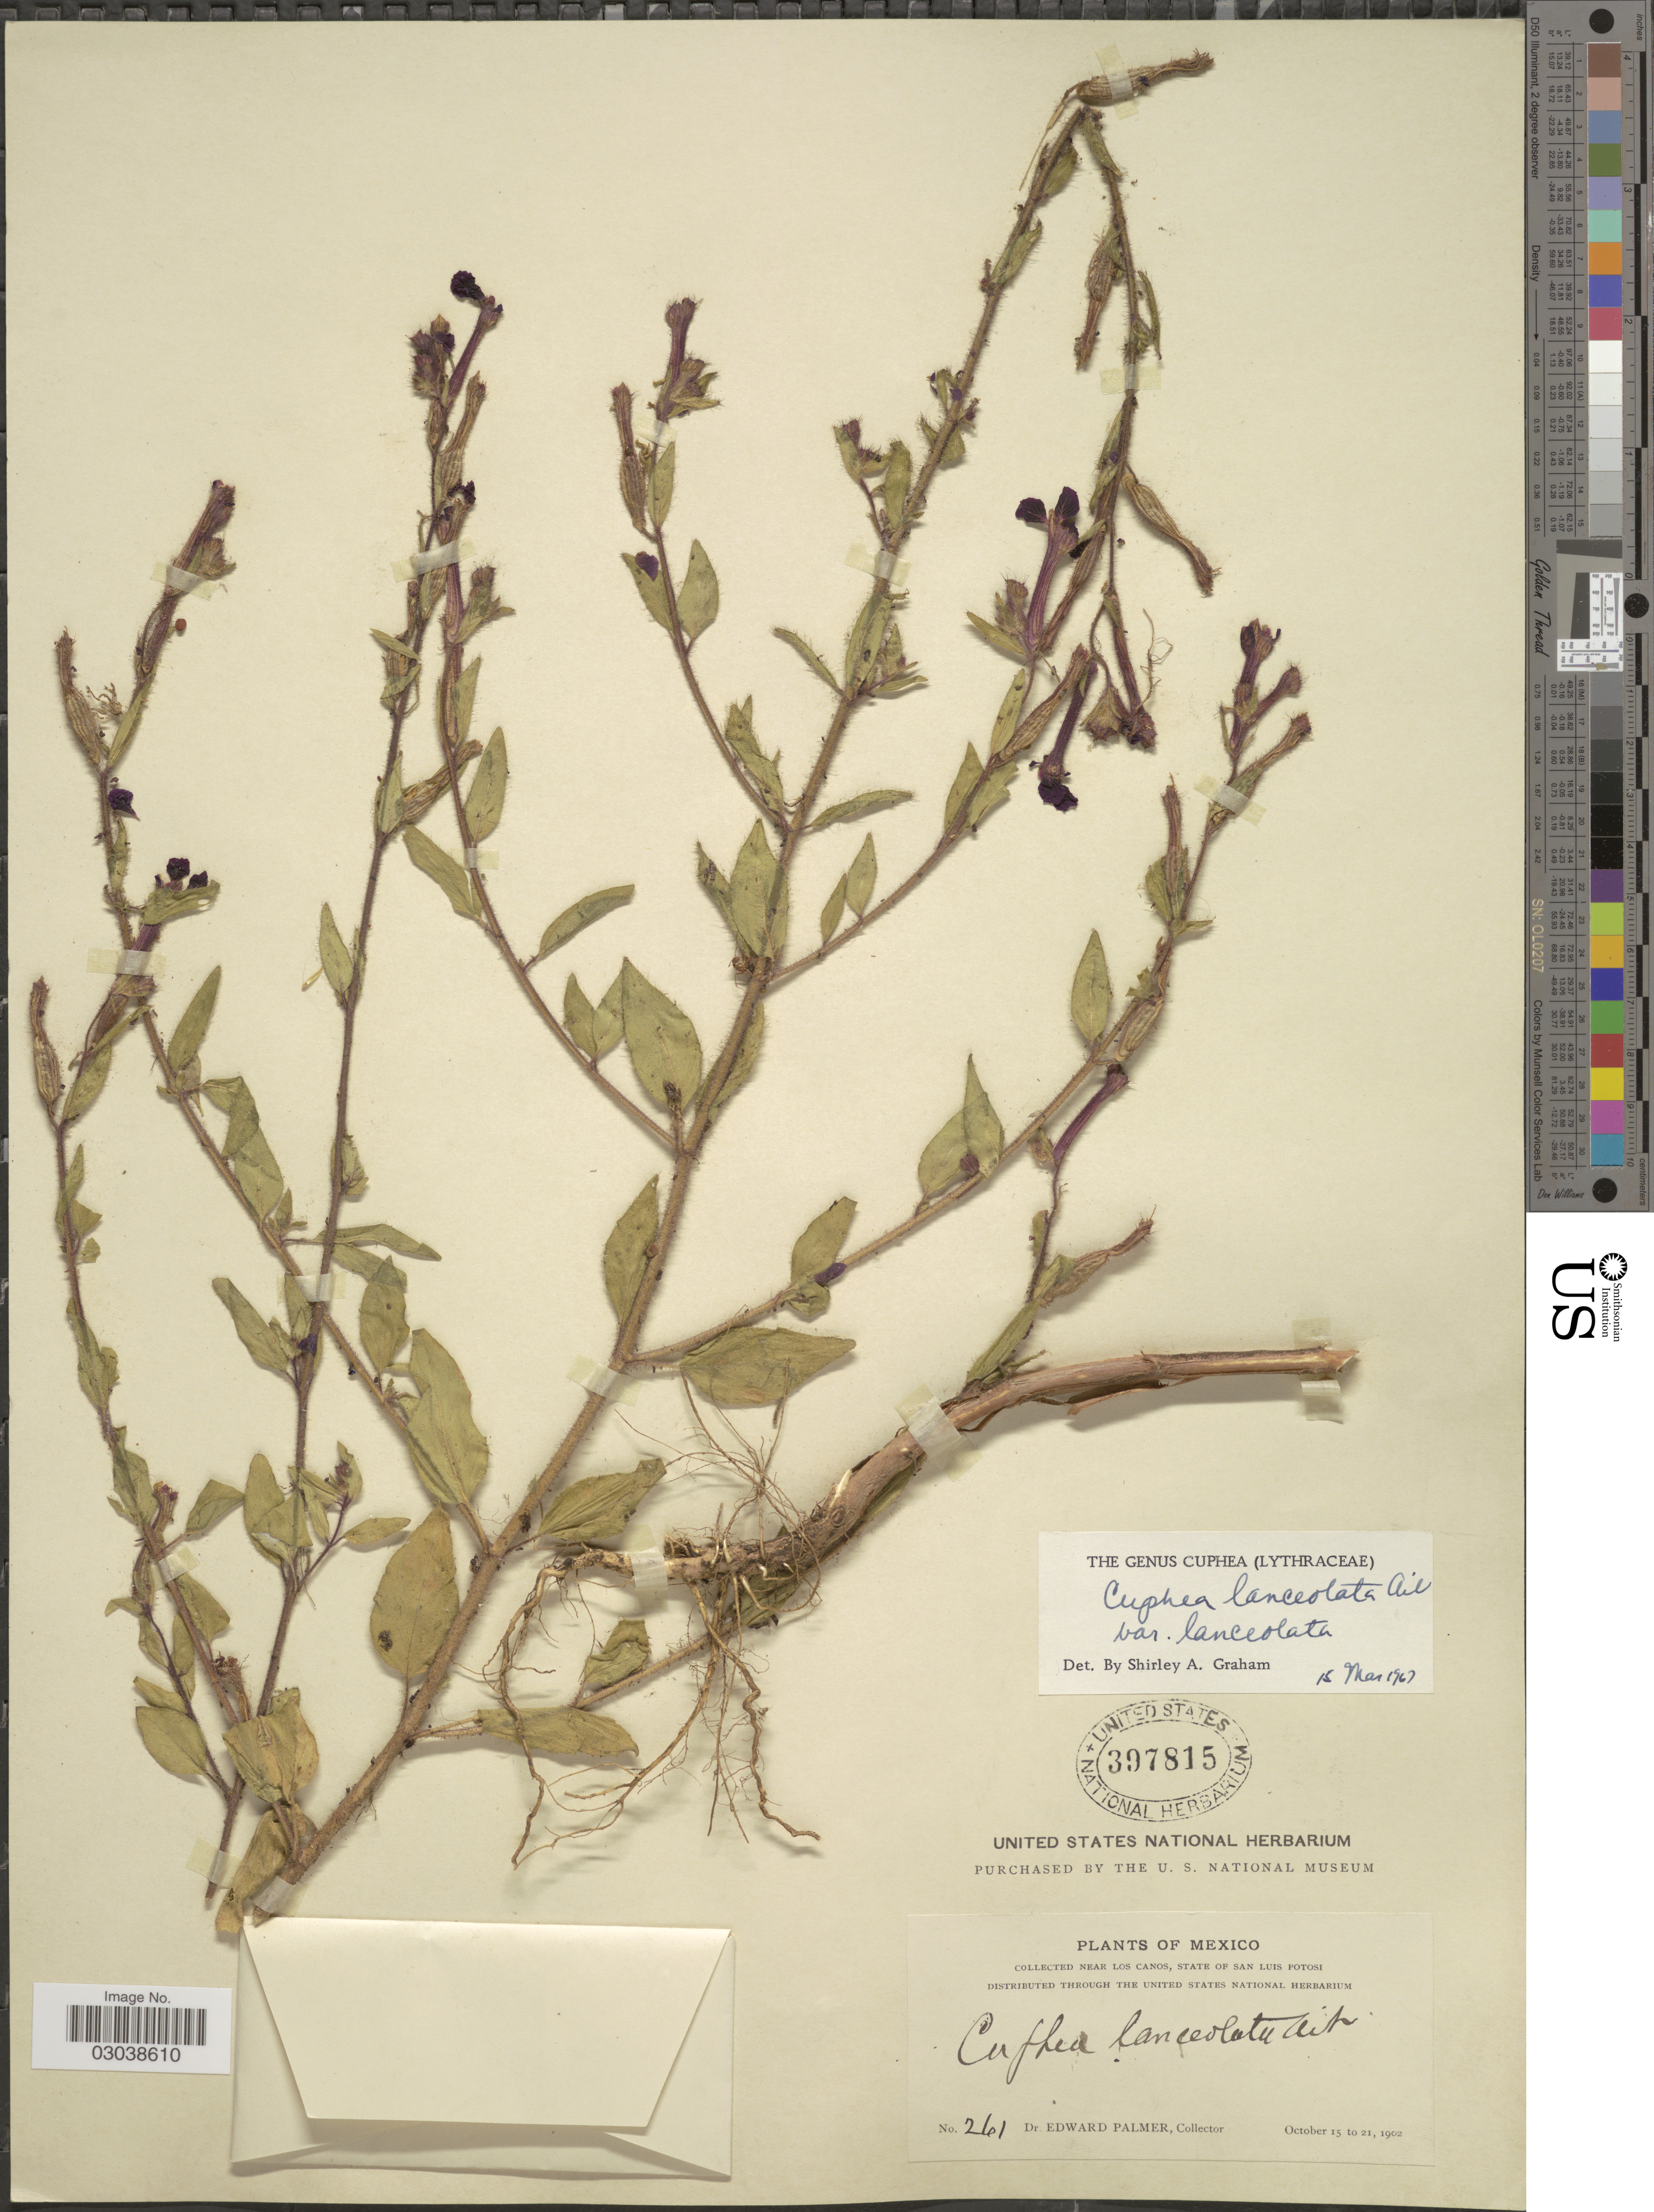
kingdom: Plantae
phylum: Tracheophyta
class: Magnoliopsida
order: Myrtales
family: Lythraceae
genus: Cuphea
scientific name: Cuphea lanceolata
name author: W.T. Aiton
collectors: E. Palmer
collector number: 261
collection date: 1902-10-15/1902-10-21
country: Mexico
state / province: San Luis Potosí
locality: Near Los Canos.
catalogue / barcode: US 397815